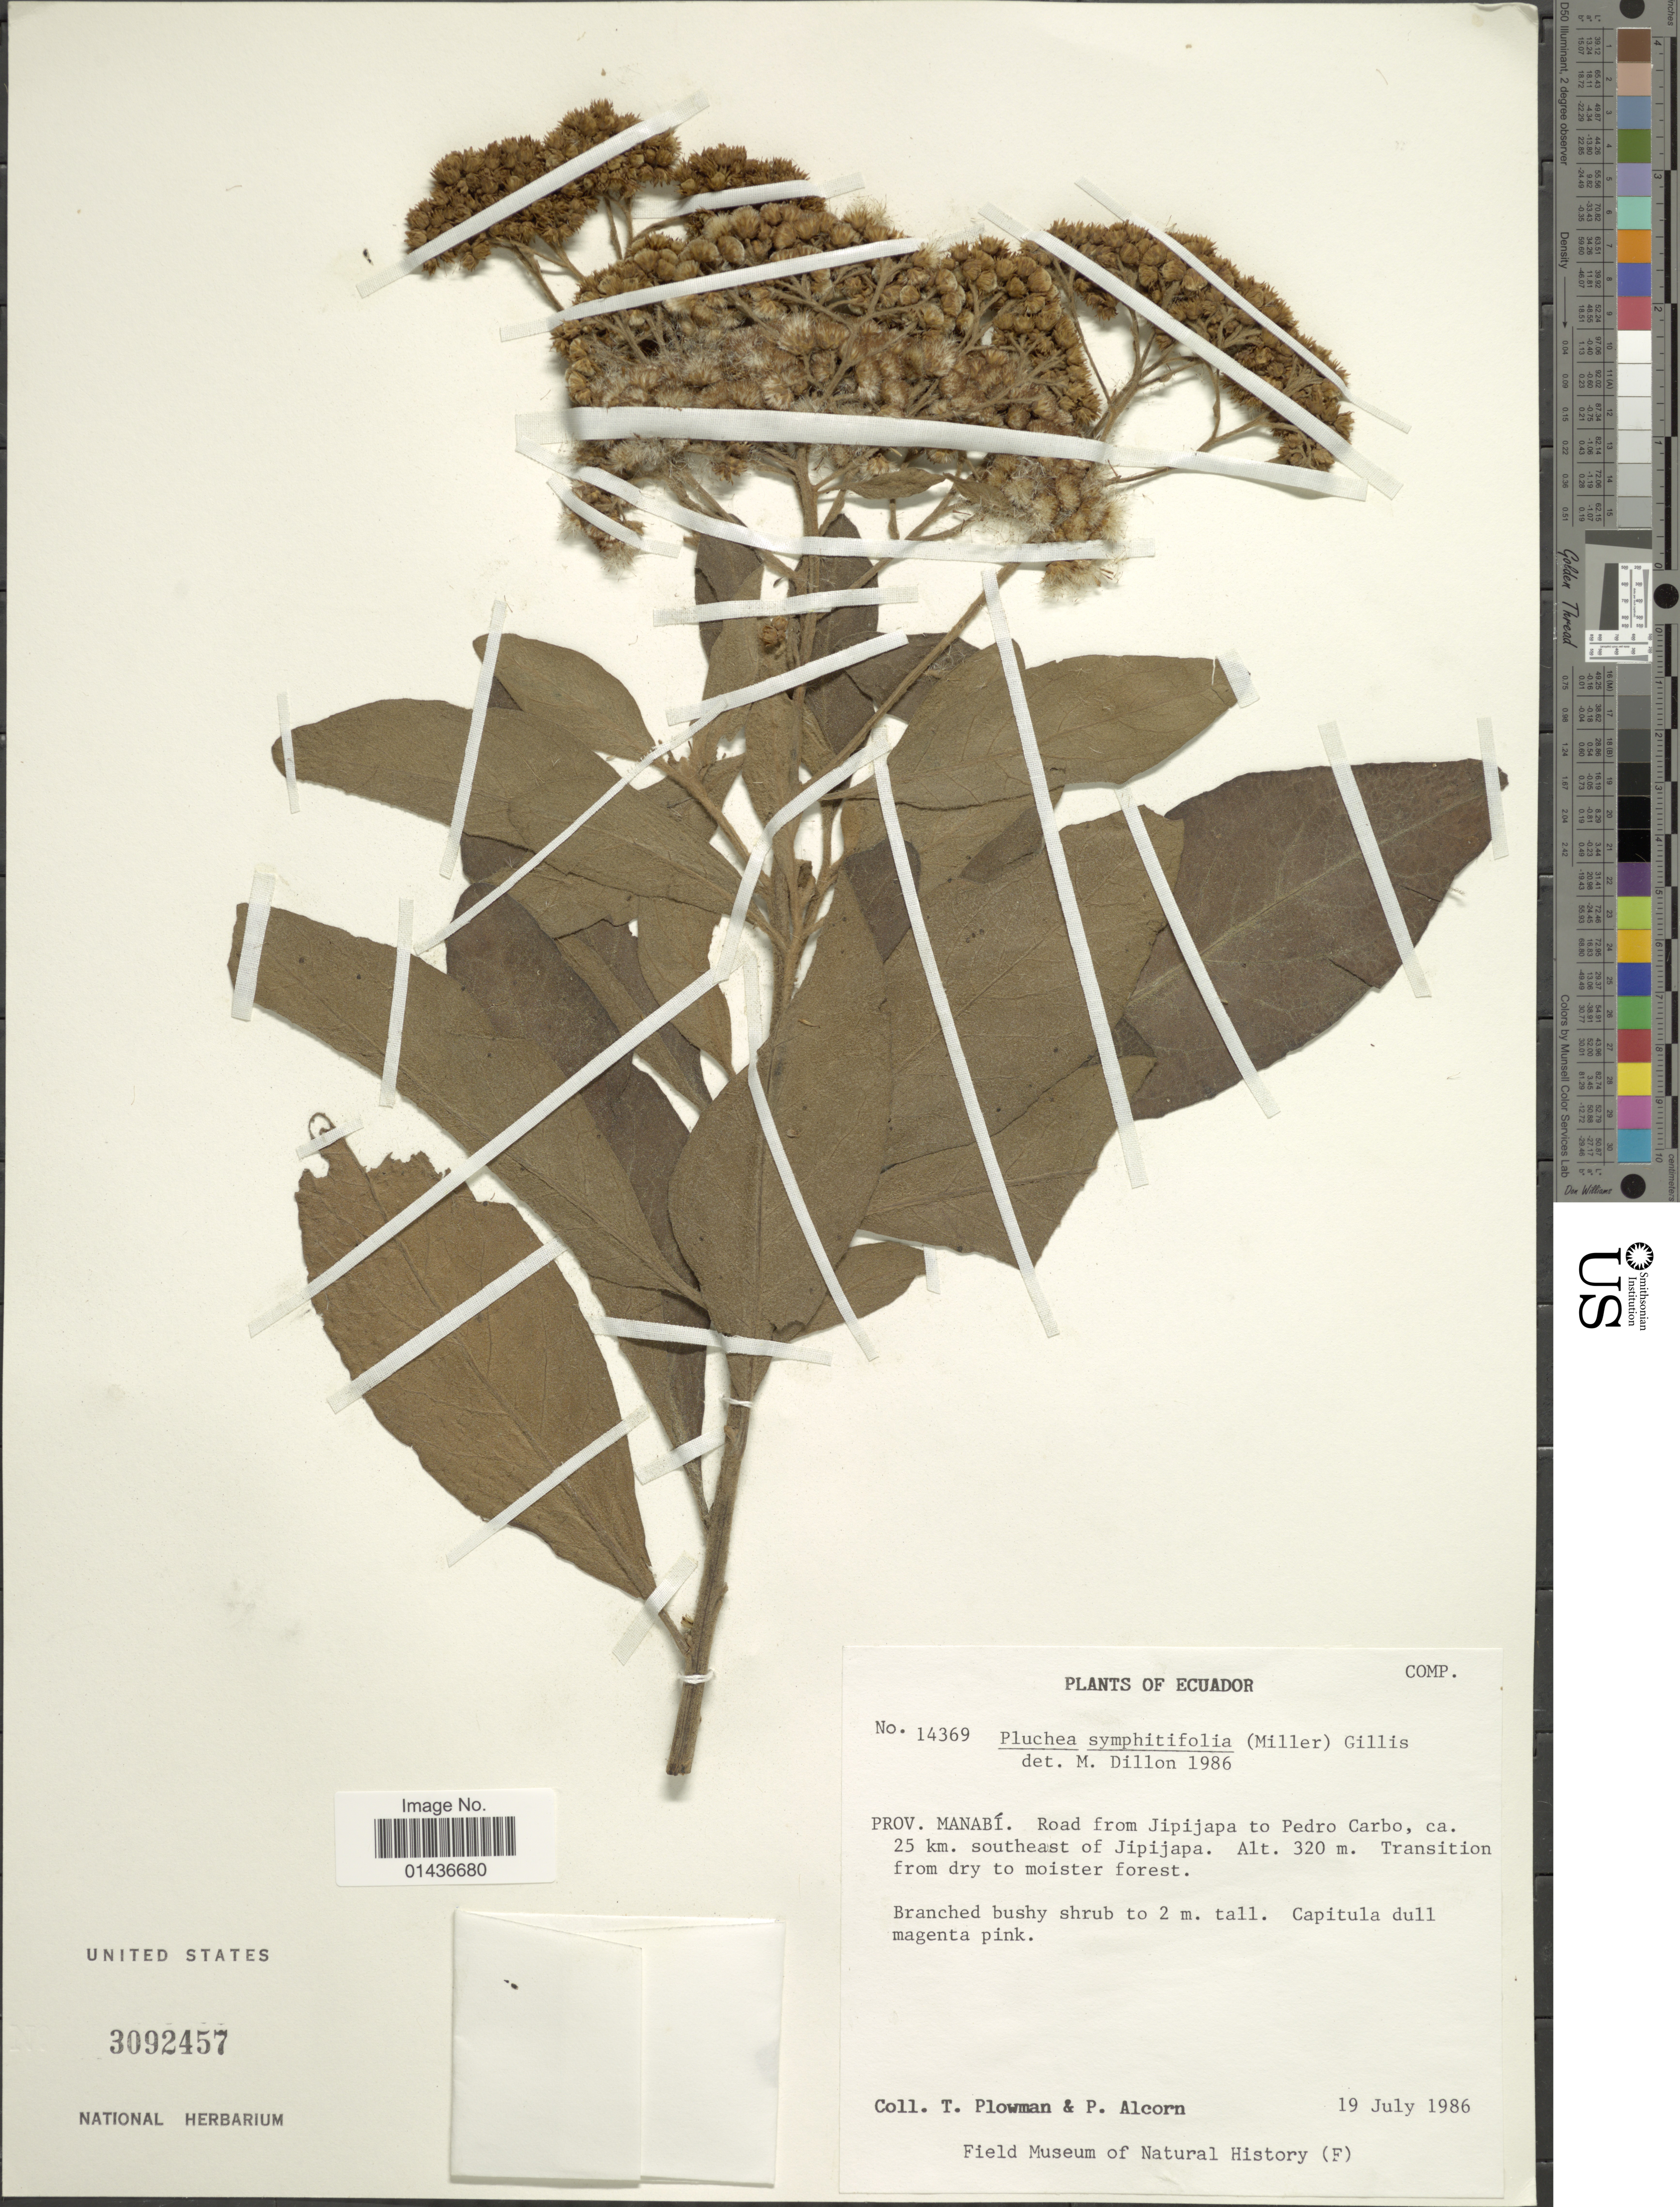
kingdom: Plantae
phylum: Tracheophyta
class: Magnoliopsida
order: Asterales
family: Asteraceae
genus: Pluchea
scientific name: Pluchea carolinensis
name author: (Jacq.) D. Don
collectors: T. Plowman & J. Alcorn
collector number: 14369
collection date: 1986-07-19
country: Ecuador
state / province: Manabí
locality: Prov. Manabi: Road from Jipijapa to Pedro Carbo, 25 km. southeast of Jipijapa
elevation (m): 320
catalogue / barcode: US 3092457